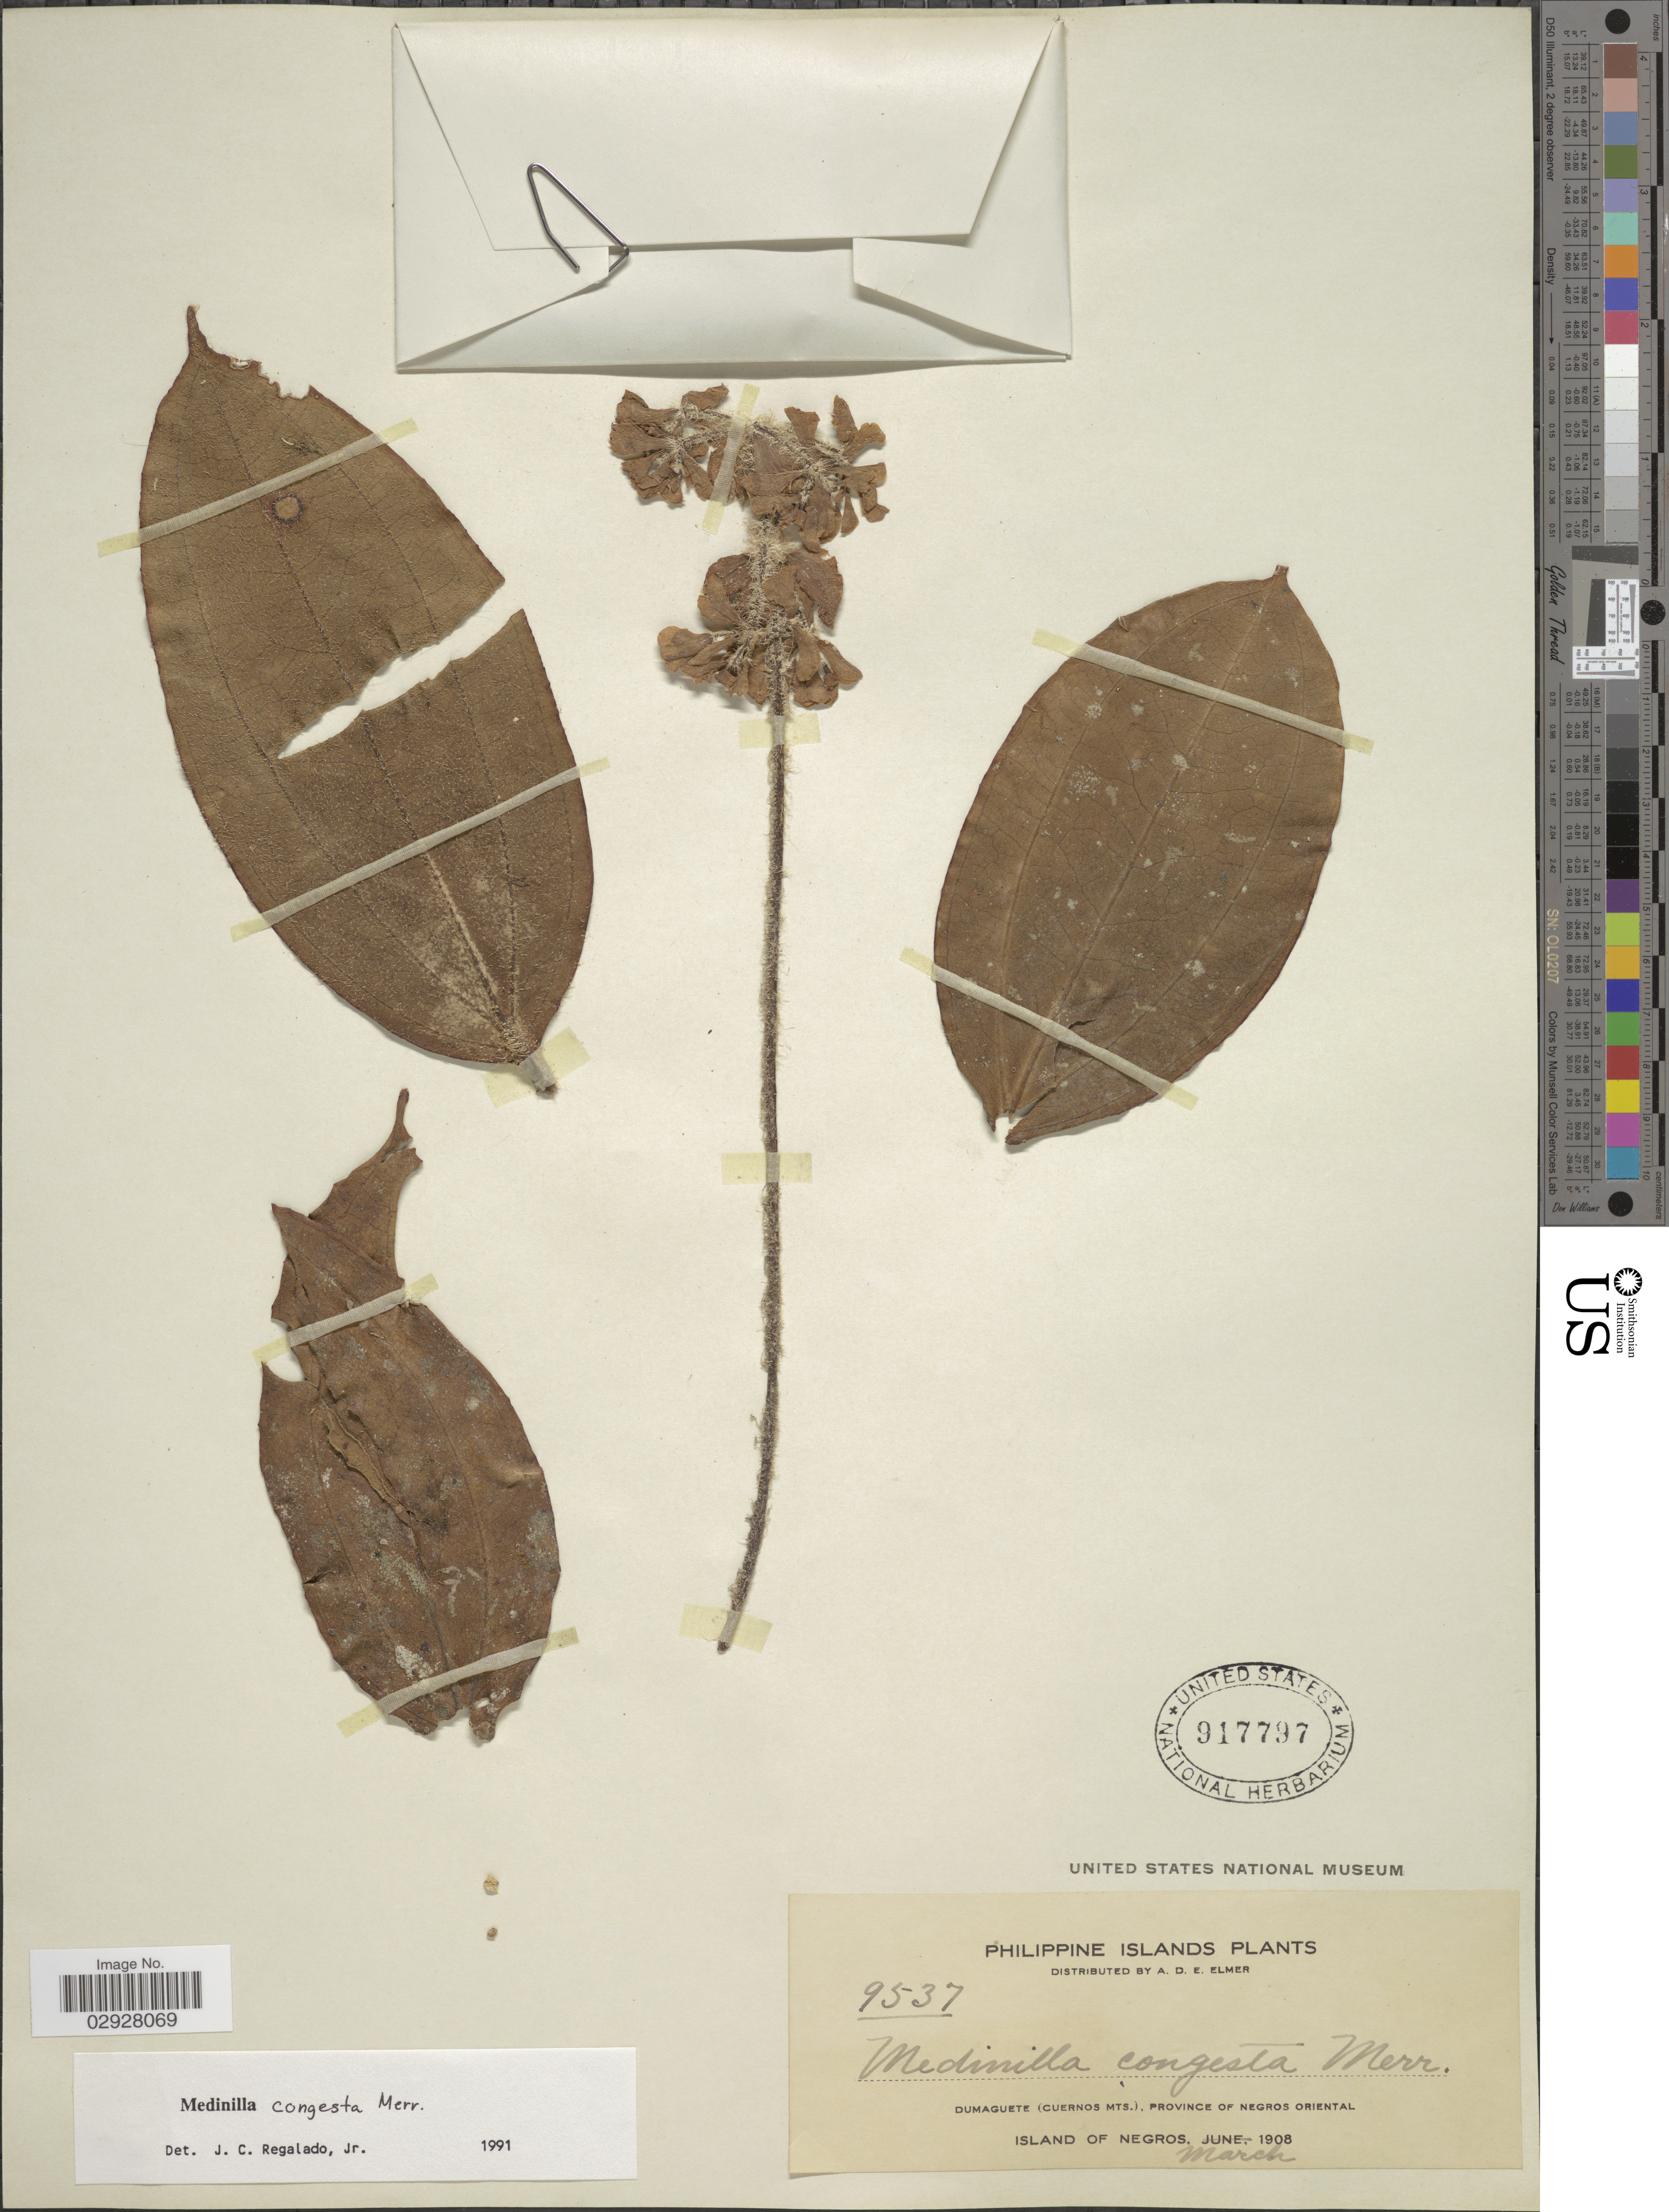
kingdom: Plantae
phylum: Tracheophyta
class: Magnoliopsida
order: Myrtales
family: Melastomataceae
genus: Medinilla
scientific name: Medinilla congesta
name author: Merr.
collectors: A. D. E. Elmer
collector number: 9537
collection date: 1908-03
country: Philippines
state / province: Central Visayas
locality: Dumaguete (Cuernos Mts.) Province of Negros.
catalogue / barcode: US 917797